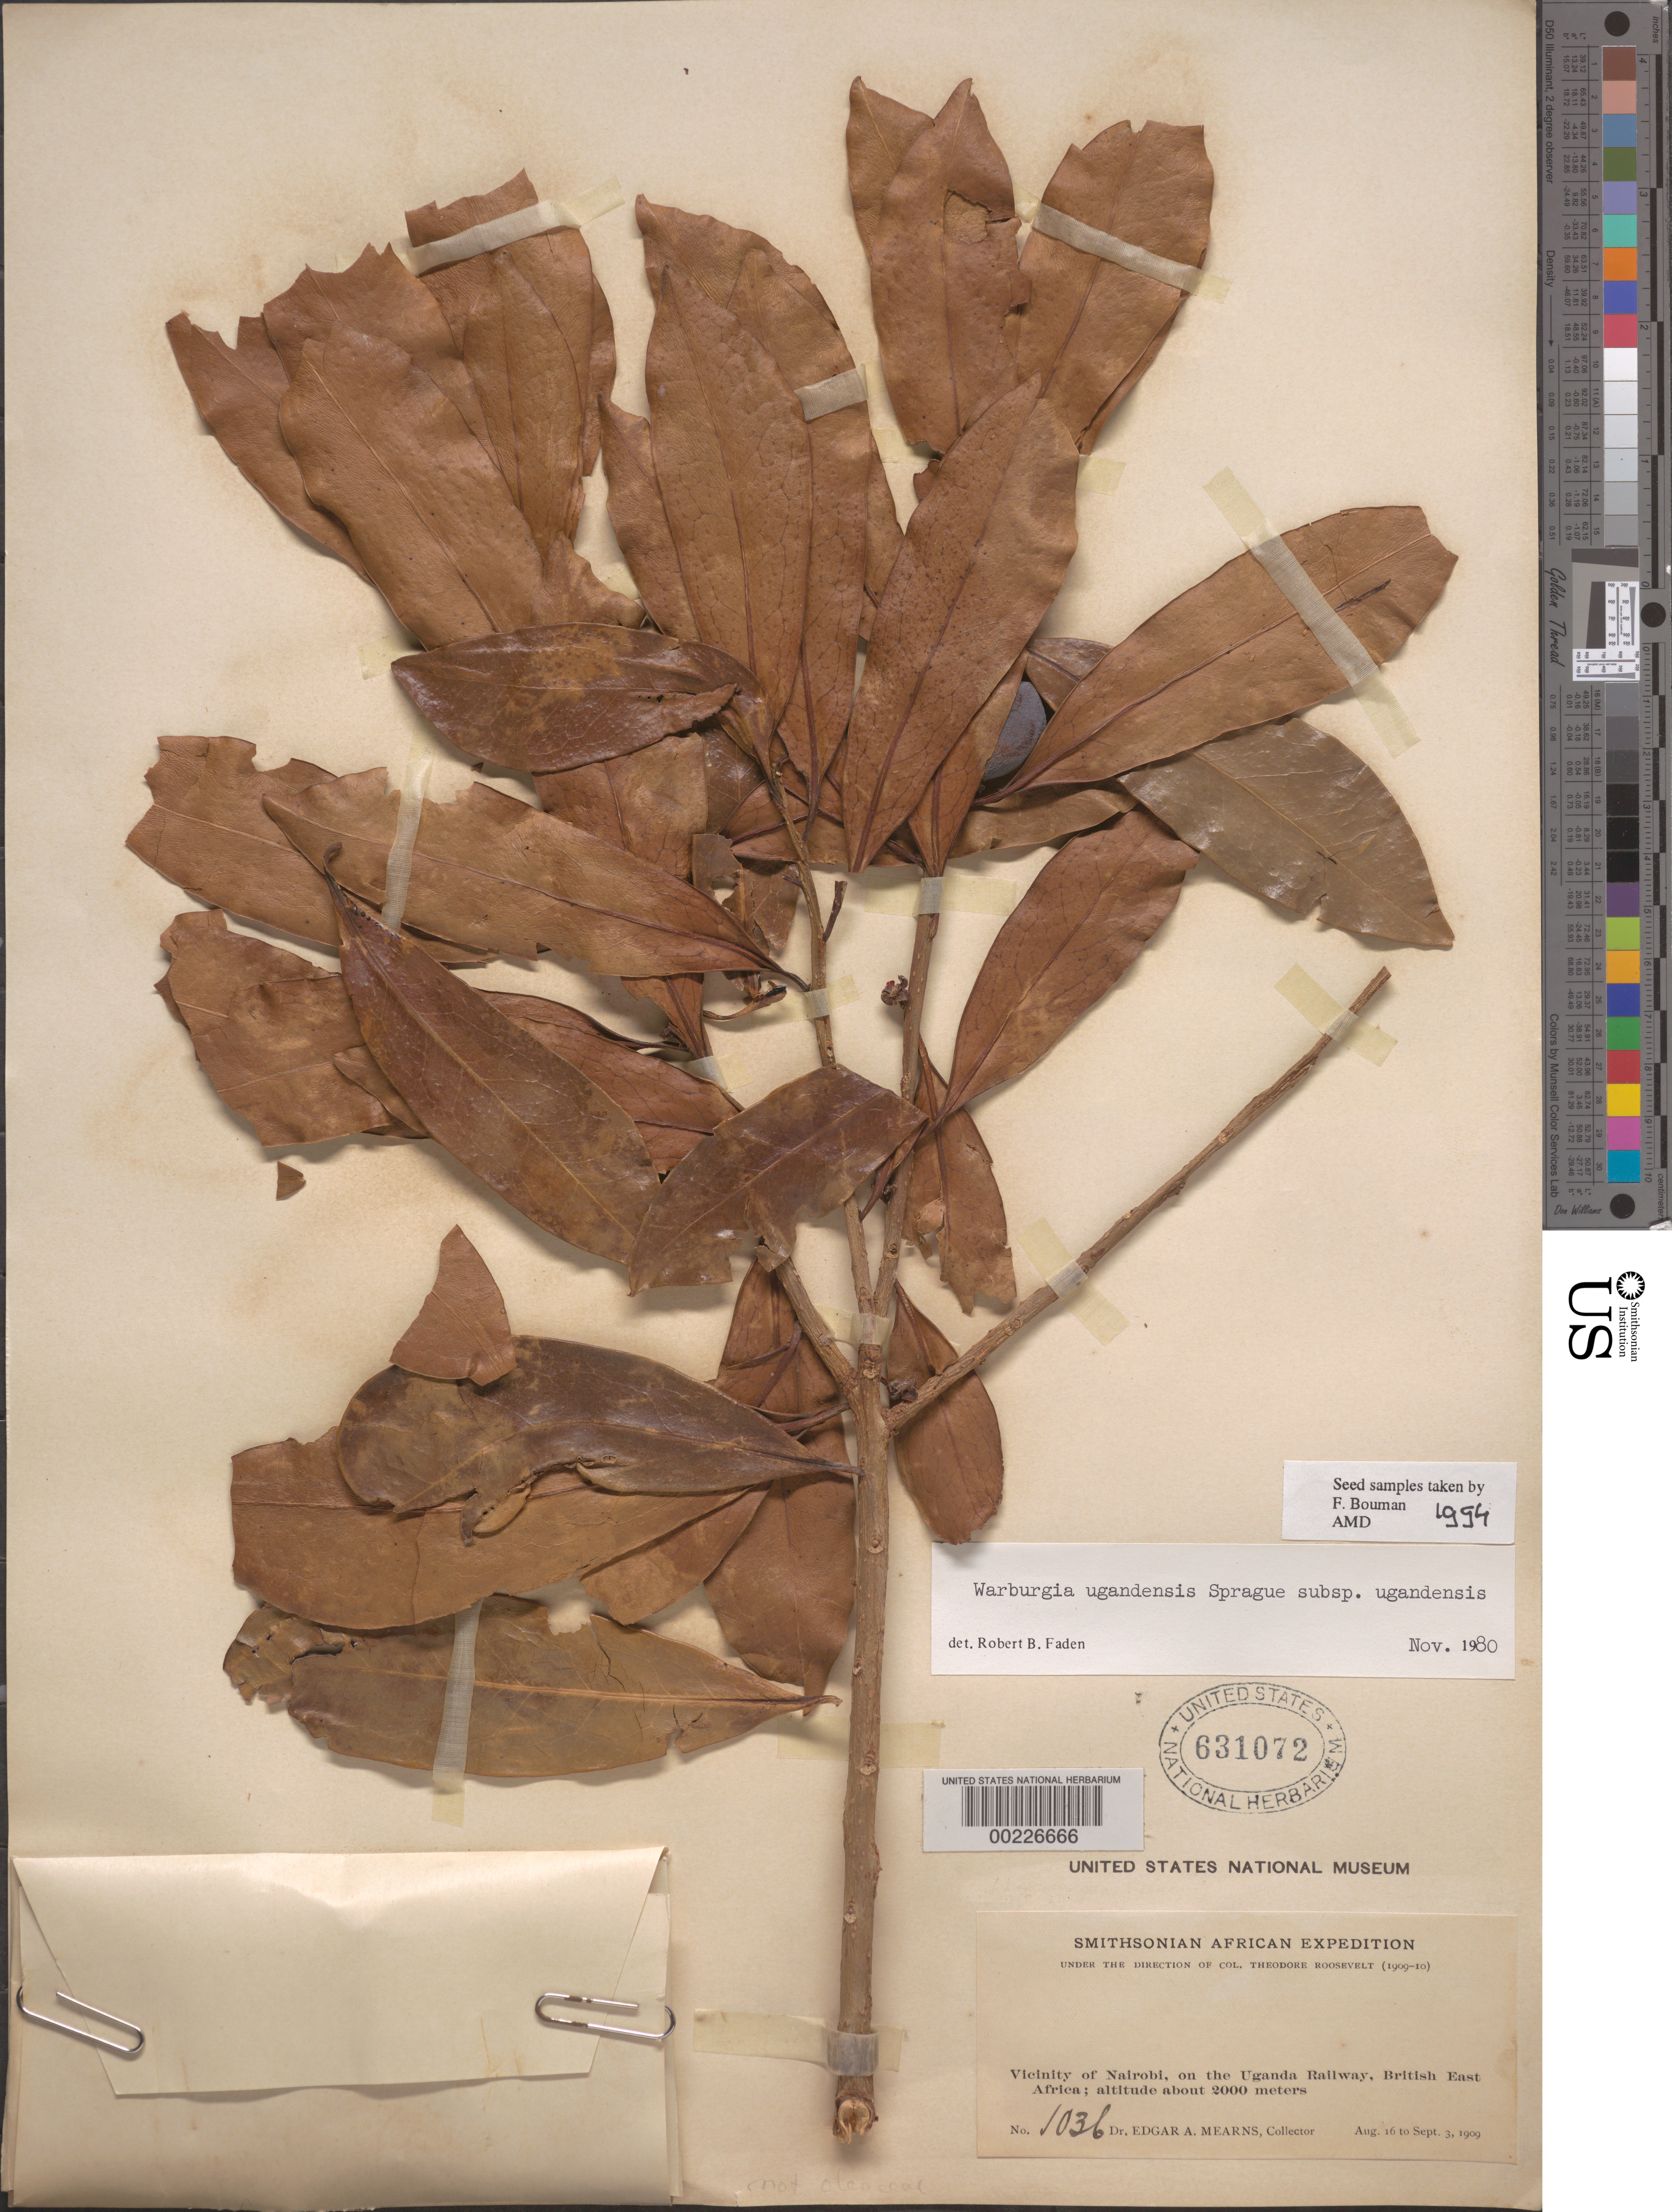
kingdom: Plantae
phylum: Tracheophyta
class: Magnoliopsida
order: Canellales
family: Canellaceae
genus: Warburgia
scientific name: Warburgia ugandensis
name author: Sprague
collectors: E. A. Mearns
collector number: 1036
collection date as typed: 16 Aug 1909 to 03 Sep 1909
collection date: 1909-08-16/1909-09-03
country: Kenya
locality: Vicinity of nairobi, on the uganda railway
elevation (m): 2000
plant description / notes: Fruit temporarily sampled for micro-CT scanning.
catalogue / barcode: US 631072